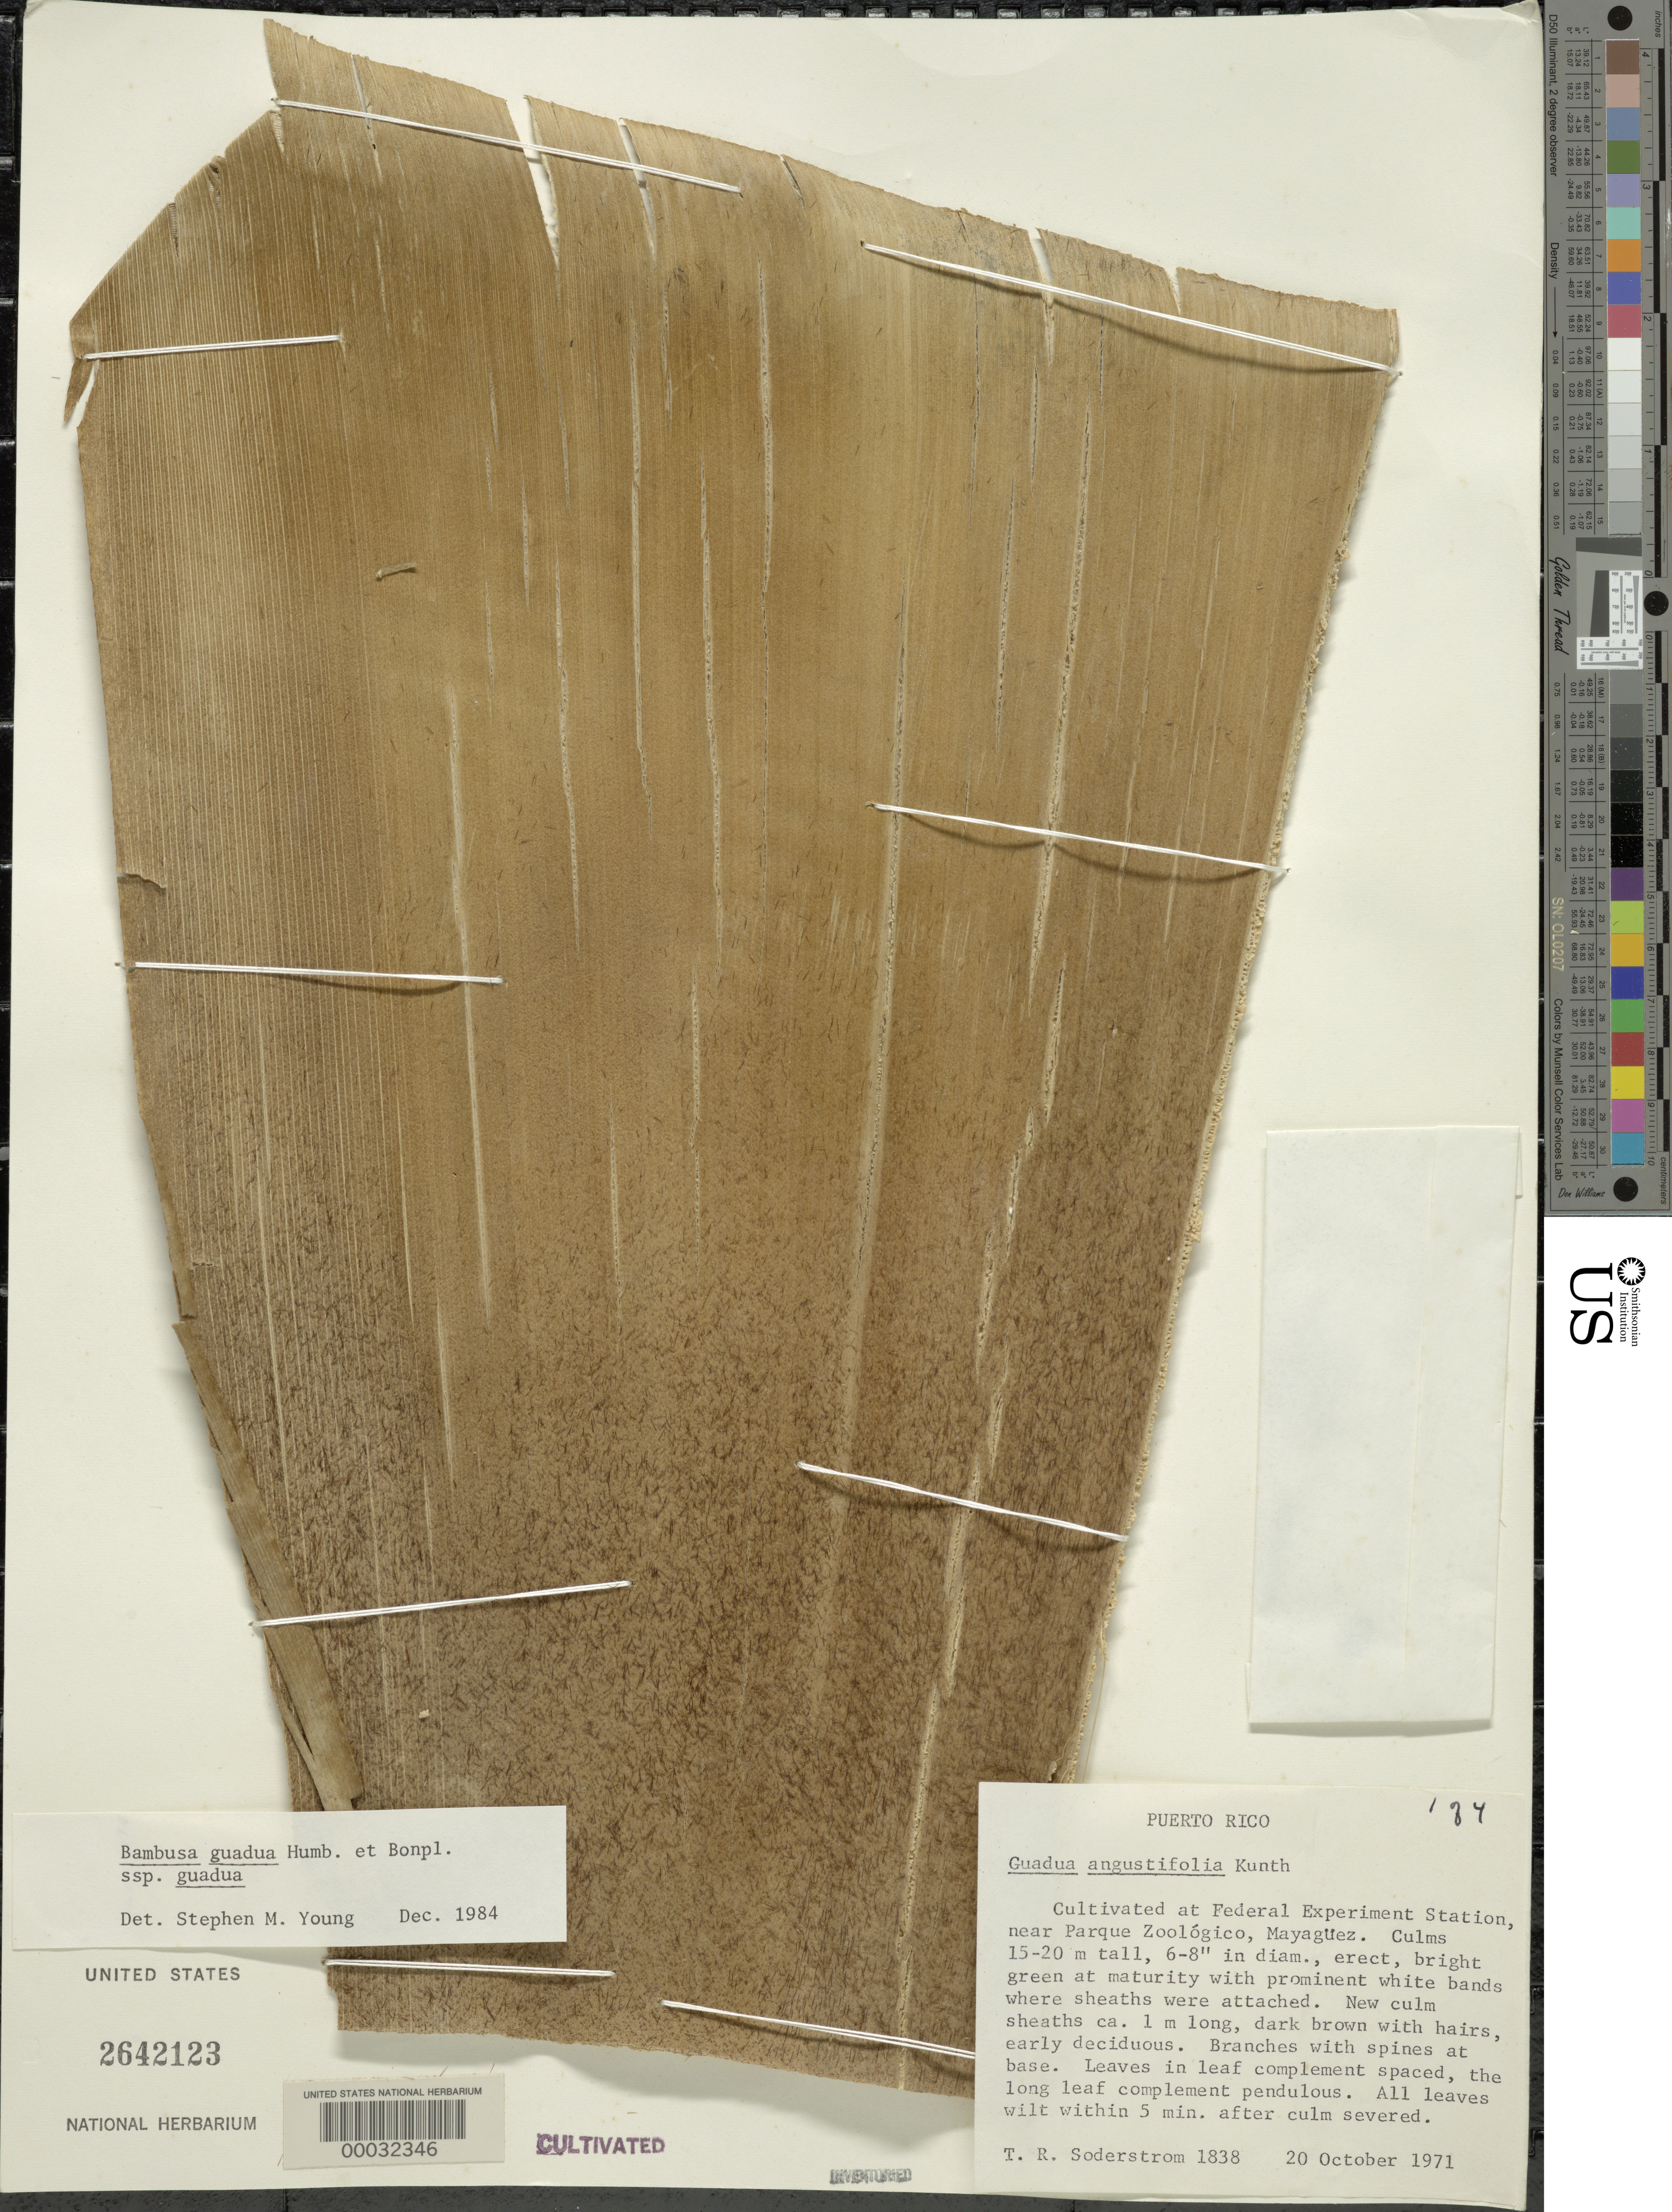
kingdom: Plantae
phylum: Tracheophyta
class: Liliopsida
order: Poales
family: Poaceae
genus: Bambusa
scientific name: Bambusa guadua subsp. guadua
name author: Bonpl.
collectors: T. R. Soderstrom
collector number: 1838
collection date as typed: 20 Oct 1971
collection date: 1971-10-20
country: Puerto Rico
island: Greater Antilles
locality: Federal Experiment Station, Mayaguez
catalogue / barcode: US 2642123